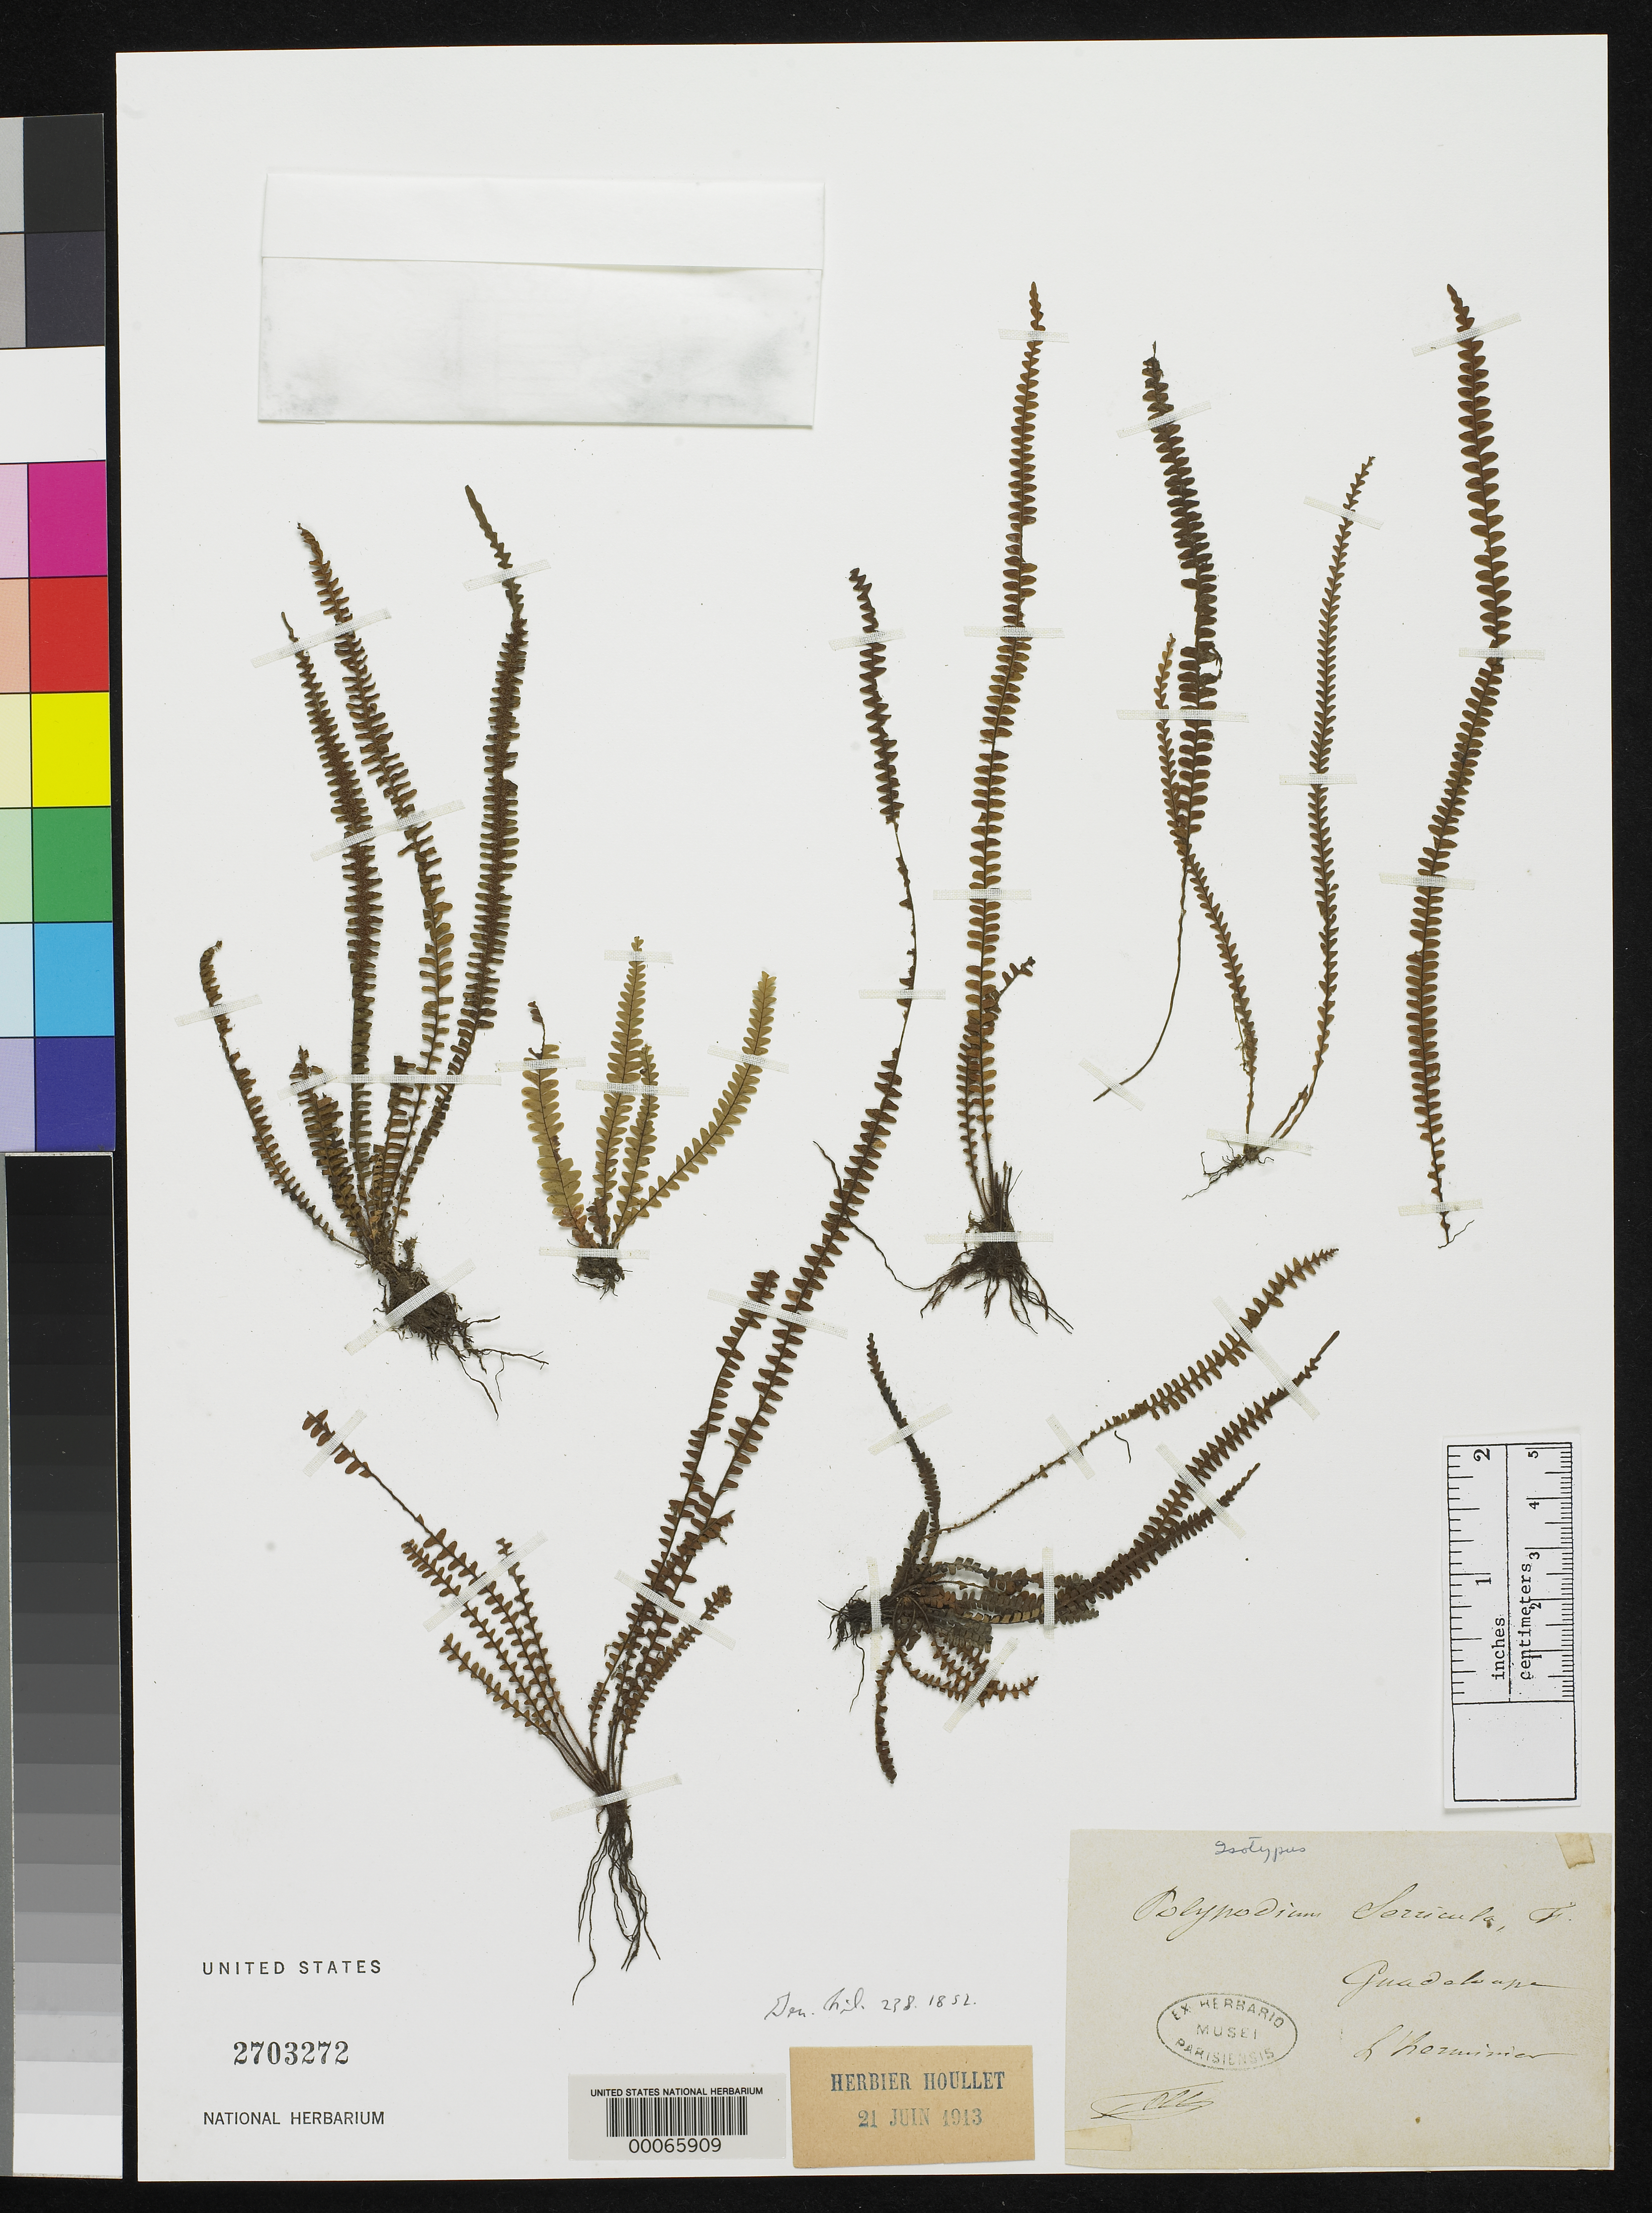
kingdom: Plantae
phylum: Tracheophyta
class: Polypodiopsida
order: Polypodiales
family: Polypodiaceae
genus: Polypodium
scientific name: Polypodium serricula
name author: Fée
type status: Isosyntype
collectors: F. L'Herminier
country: Guadeloupe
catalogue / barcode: US 2703272